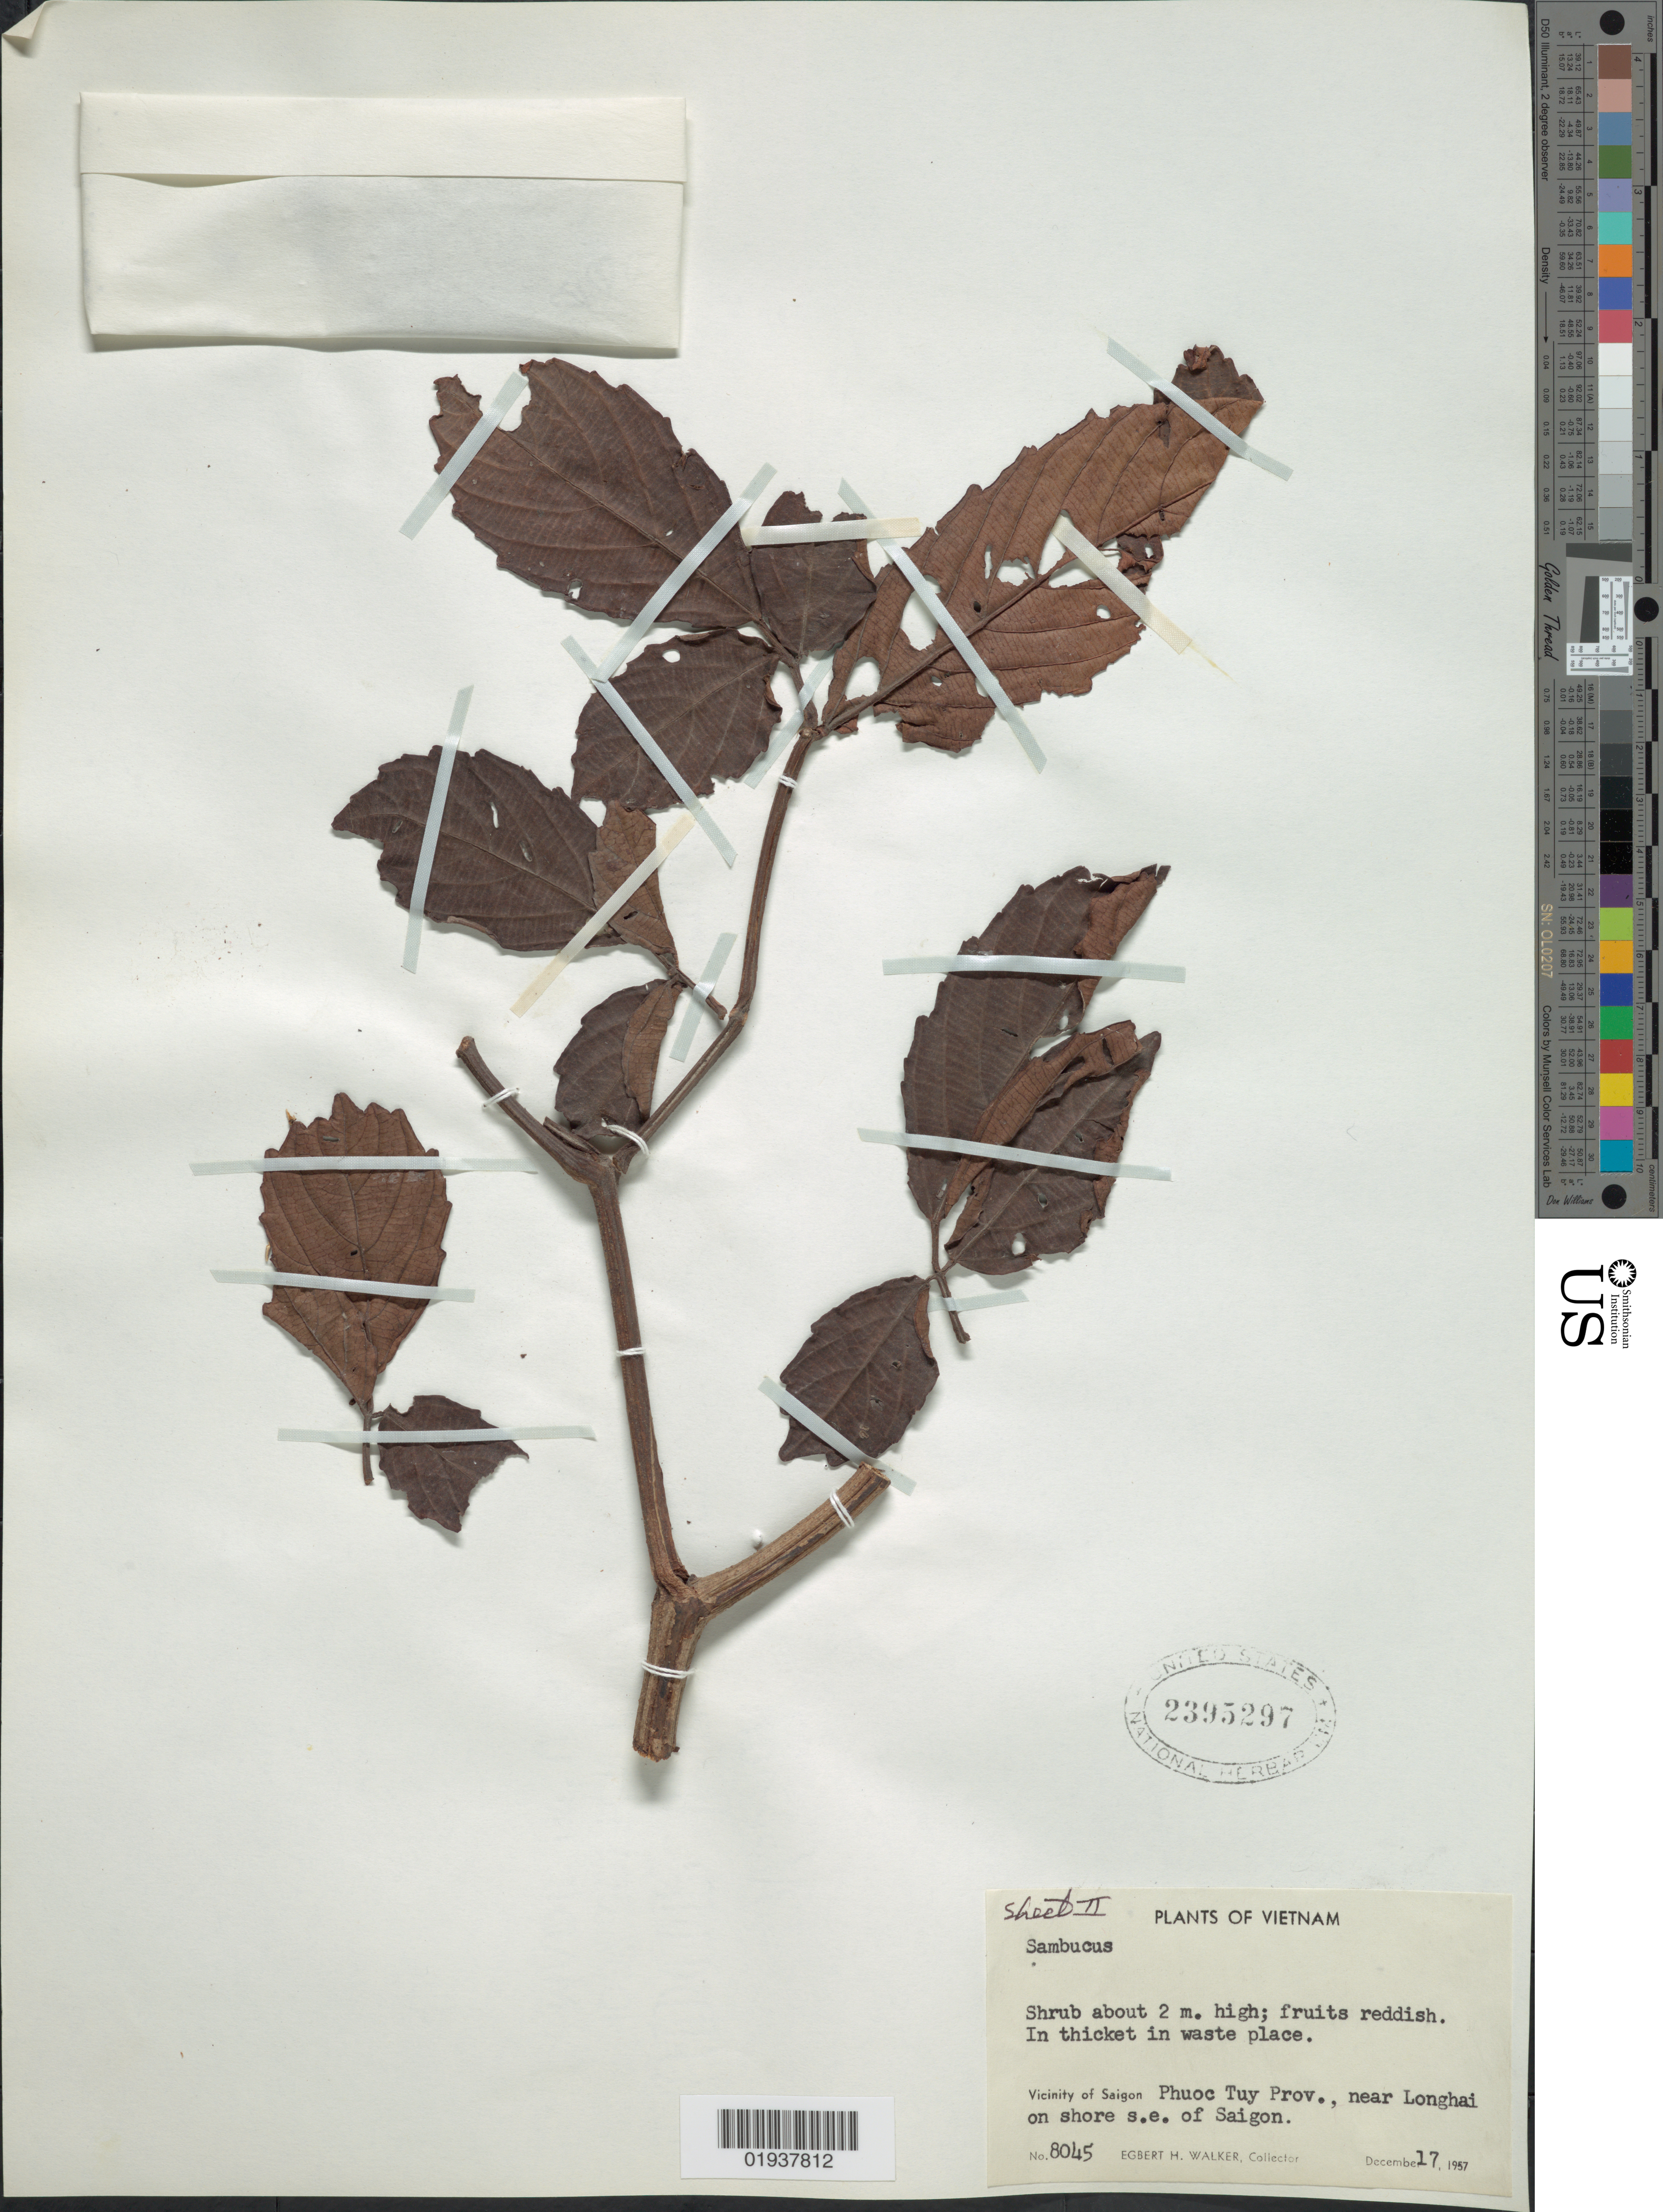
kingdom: Plantae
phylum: Tracheophyta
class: Magnoliopsida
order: Dipsacales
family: Viburnaceae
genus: Sambucus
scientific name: Sambucus sp.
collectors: E. H. Walker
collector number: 8045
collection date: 1957-12-17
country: Vietnam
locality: Vicinity of Saigon Phuoc Tuy Prov., near Longhai on shore s.e. of Saigon.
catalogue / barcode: US 2395297